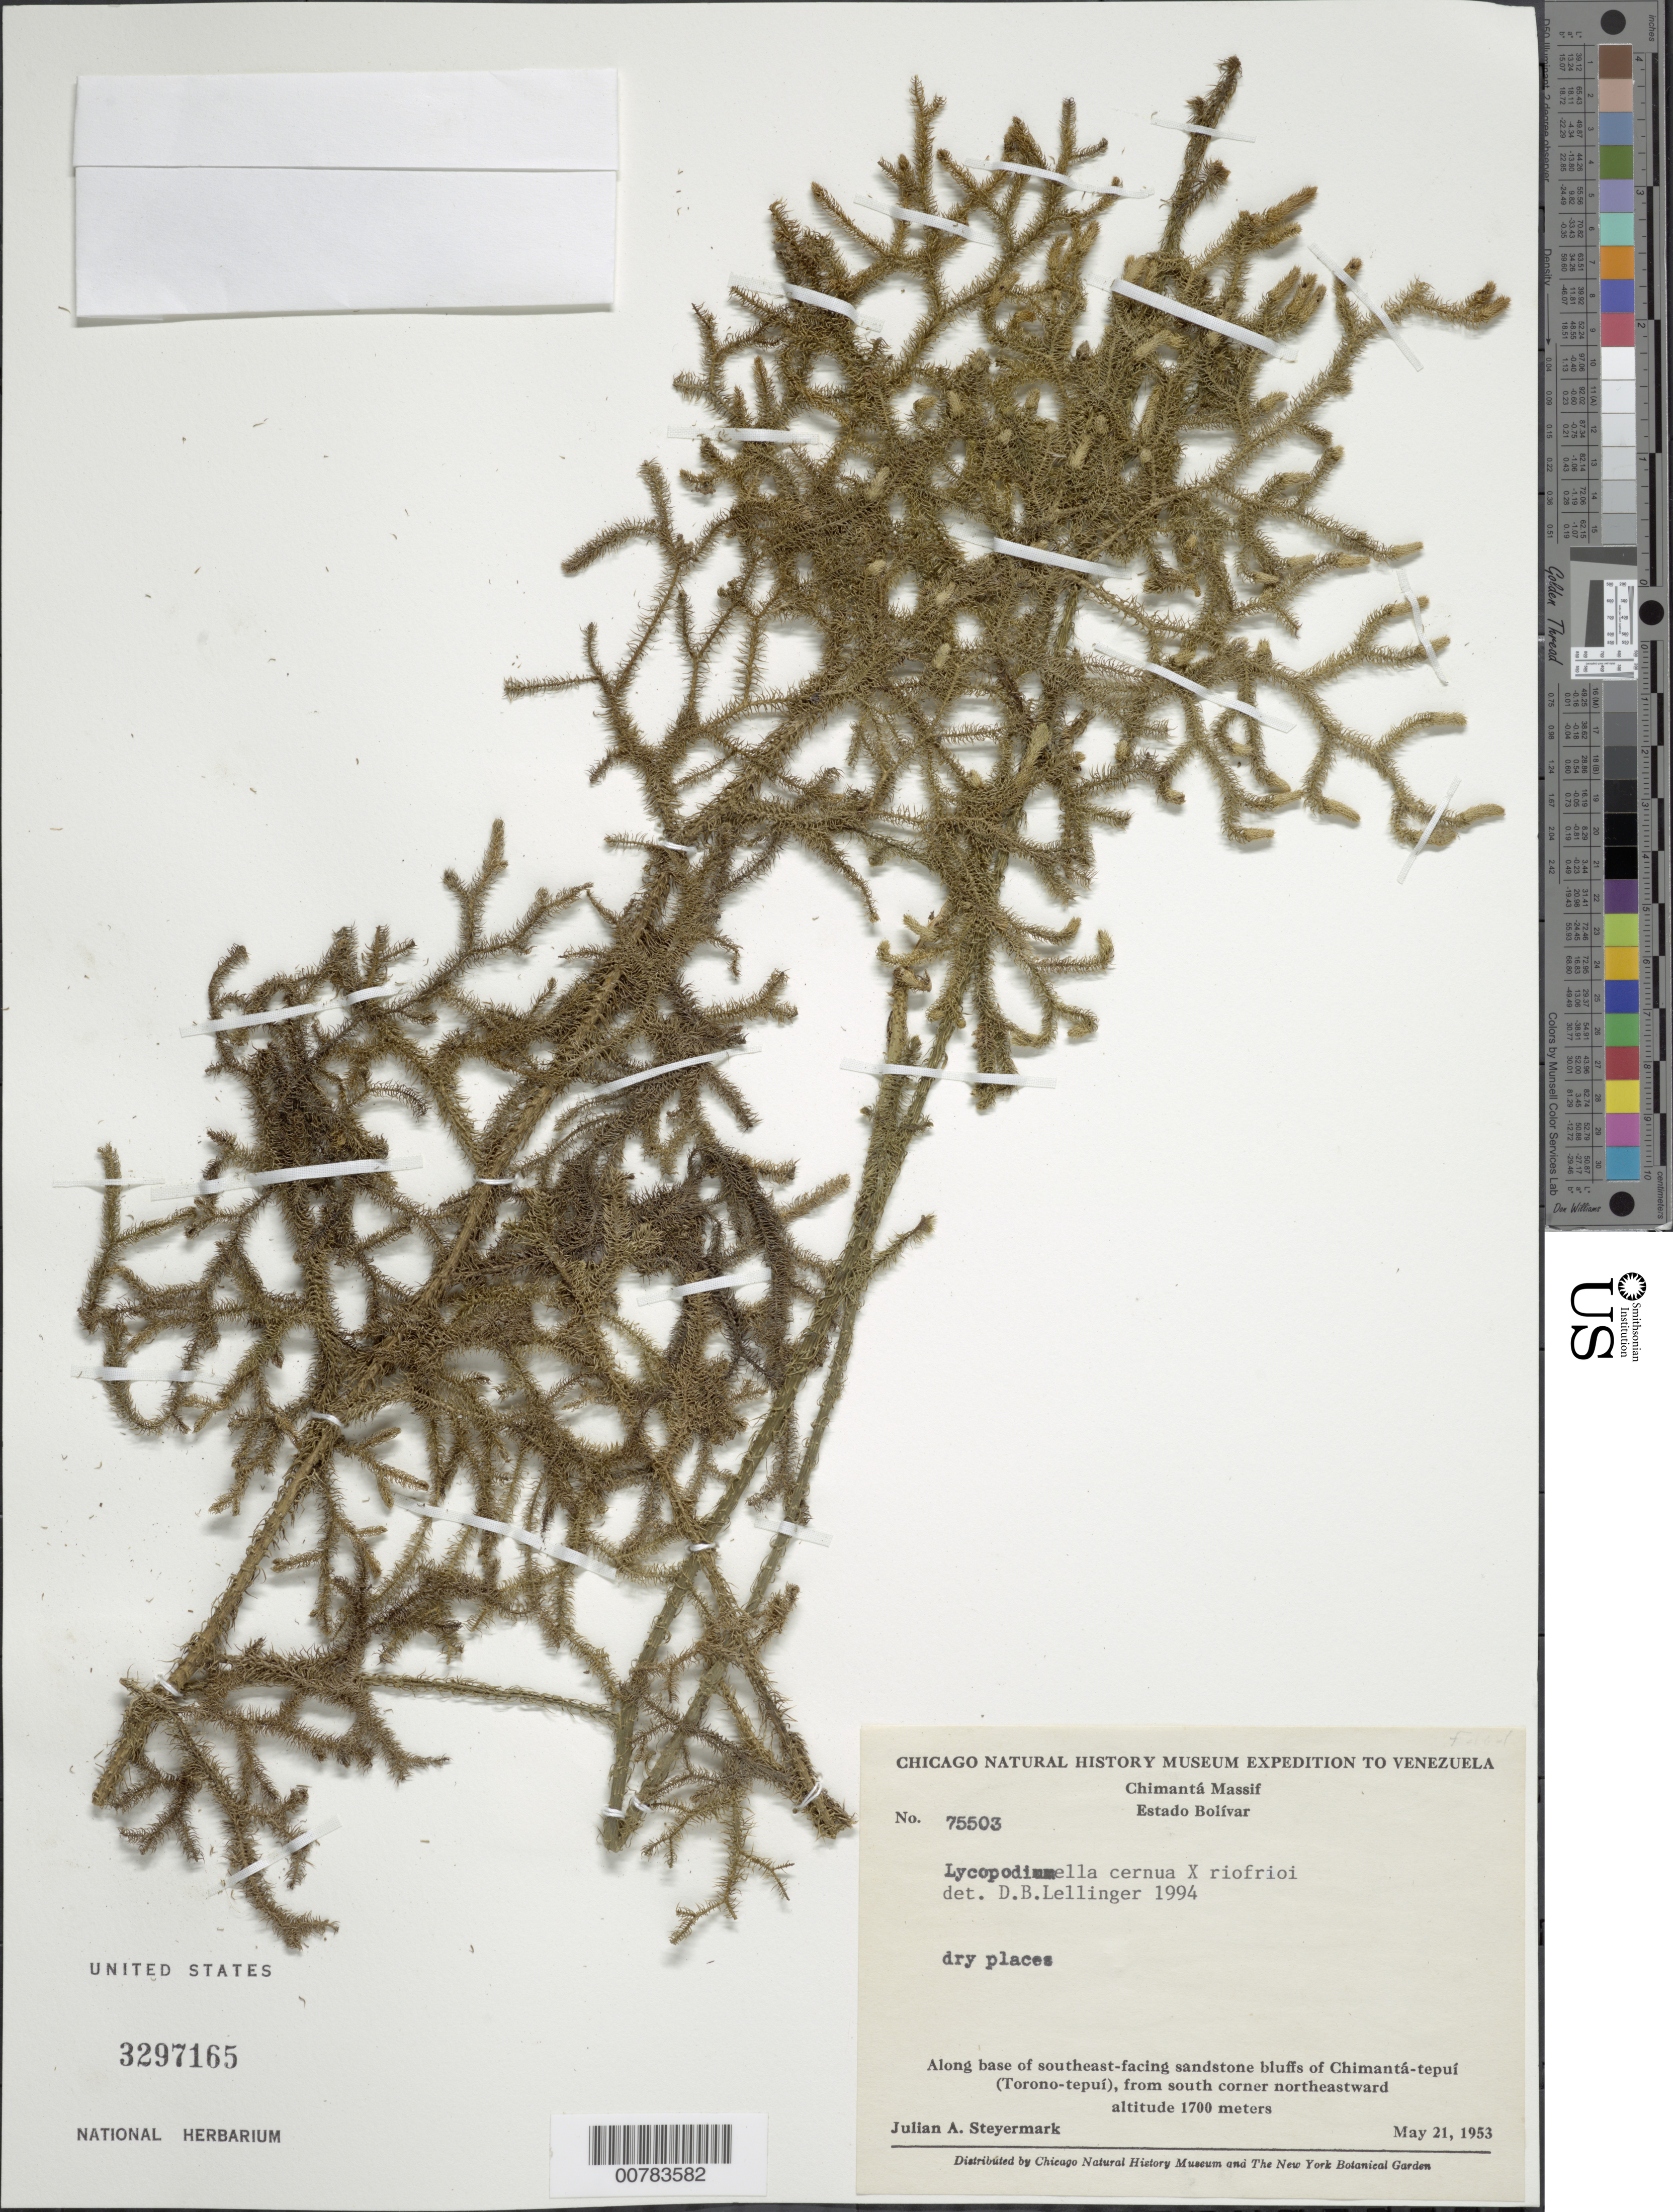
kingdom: Plantae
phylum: Tracheophyta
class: Lycopodiopsida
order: Lycopodiales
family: Lycopodiaceae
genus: Palhinhaea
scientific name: Palhinhaea cernua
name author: (L.) Vasc. & Franco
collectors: J. Steyermark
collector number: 75503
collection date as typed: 21-May-53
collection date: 1953-05-21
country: Venezuela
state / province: Bolívar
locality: Chimantá Massif, along SE-facing sandstone bluffs of Chimantá-tepuí (Torono-tepuí), from S corner to NE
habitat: SE facing sandstone bluffs, dry places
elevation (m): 1700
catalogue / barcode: US 3297165